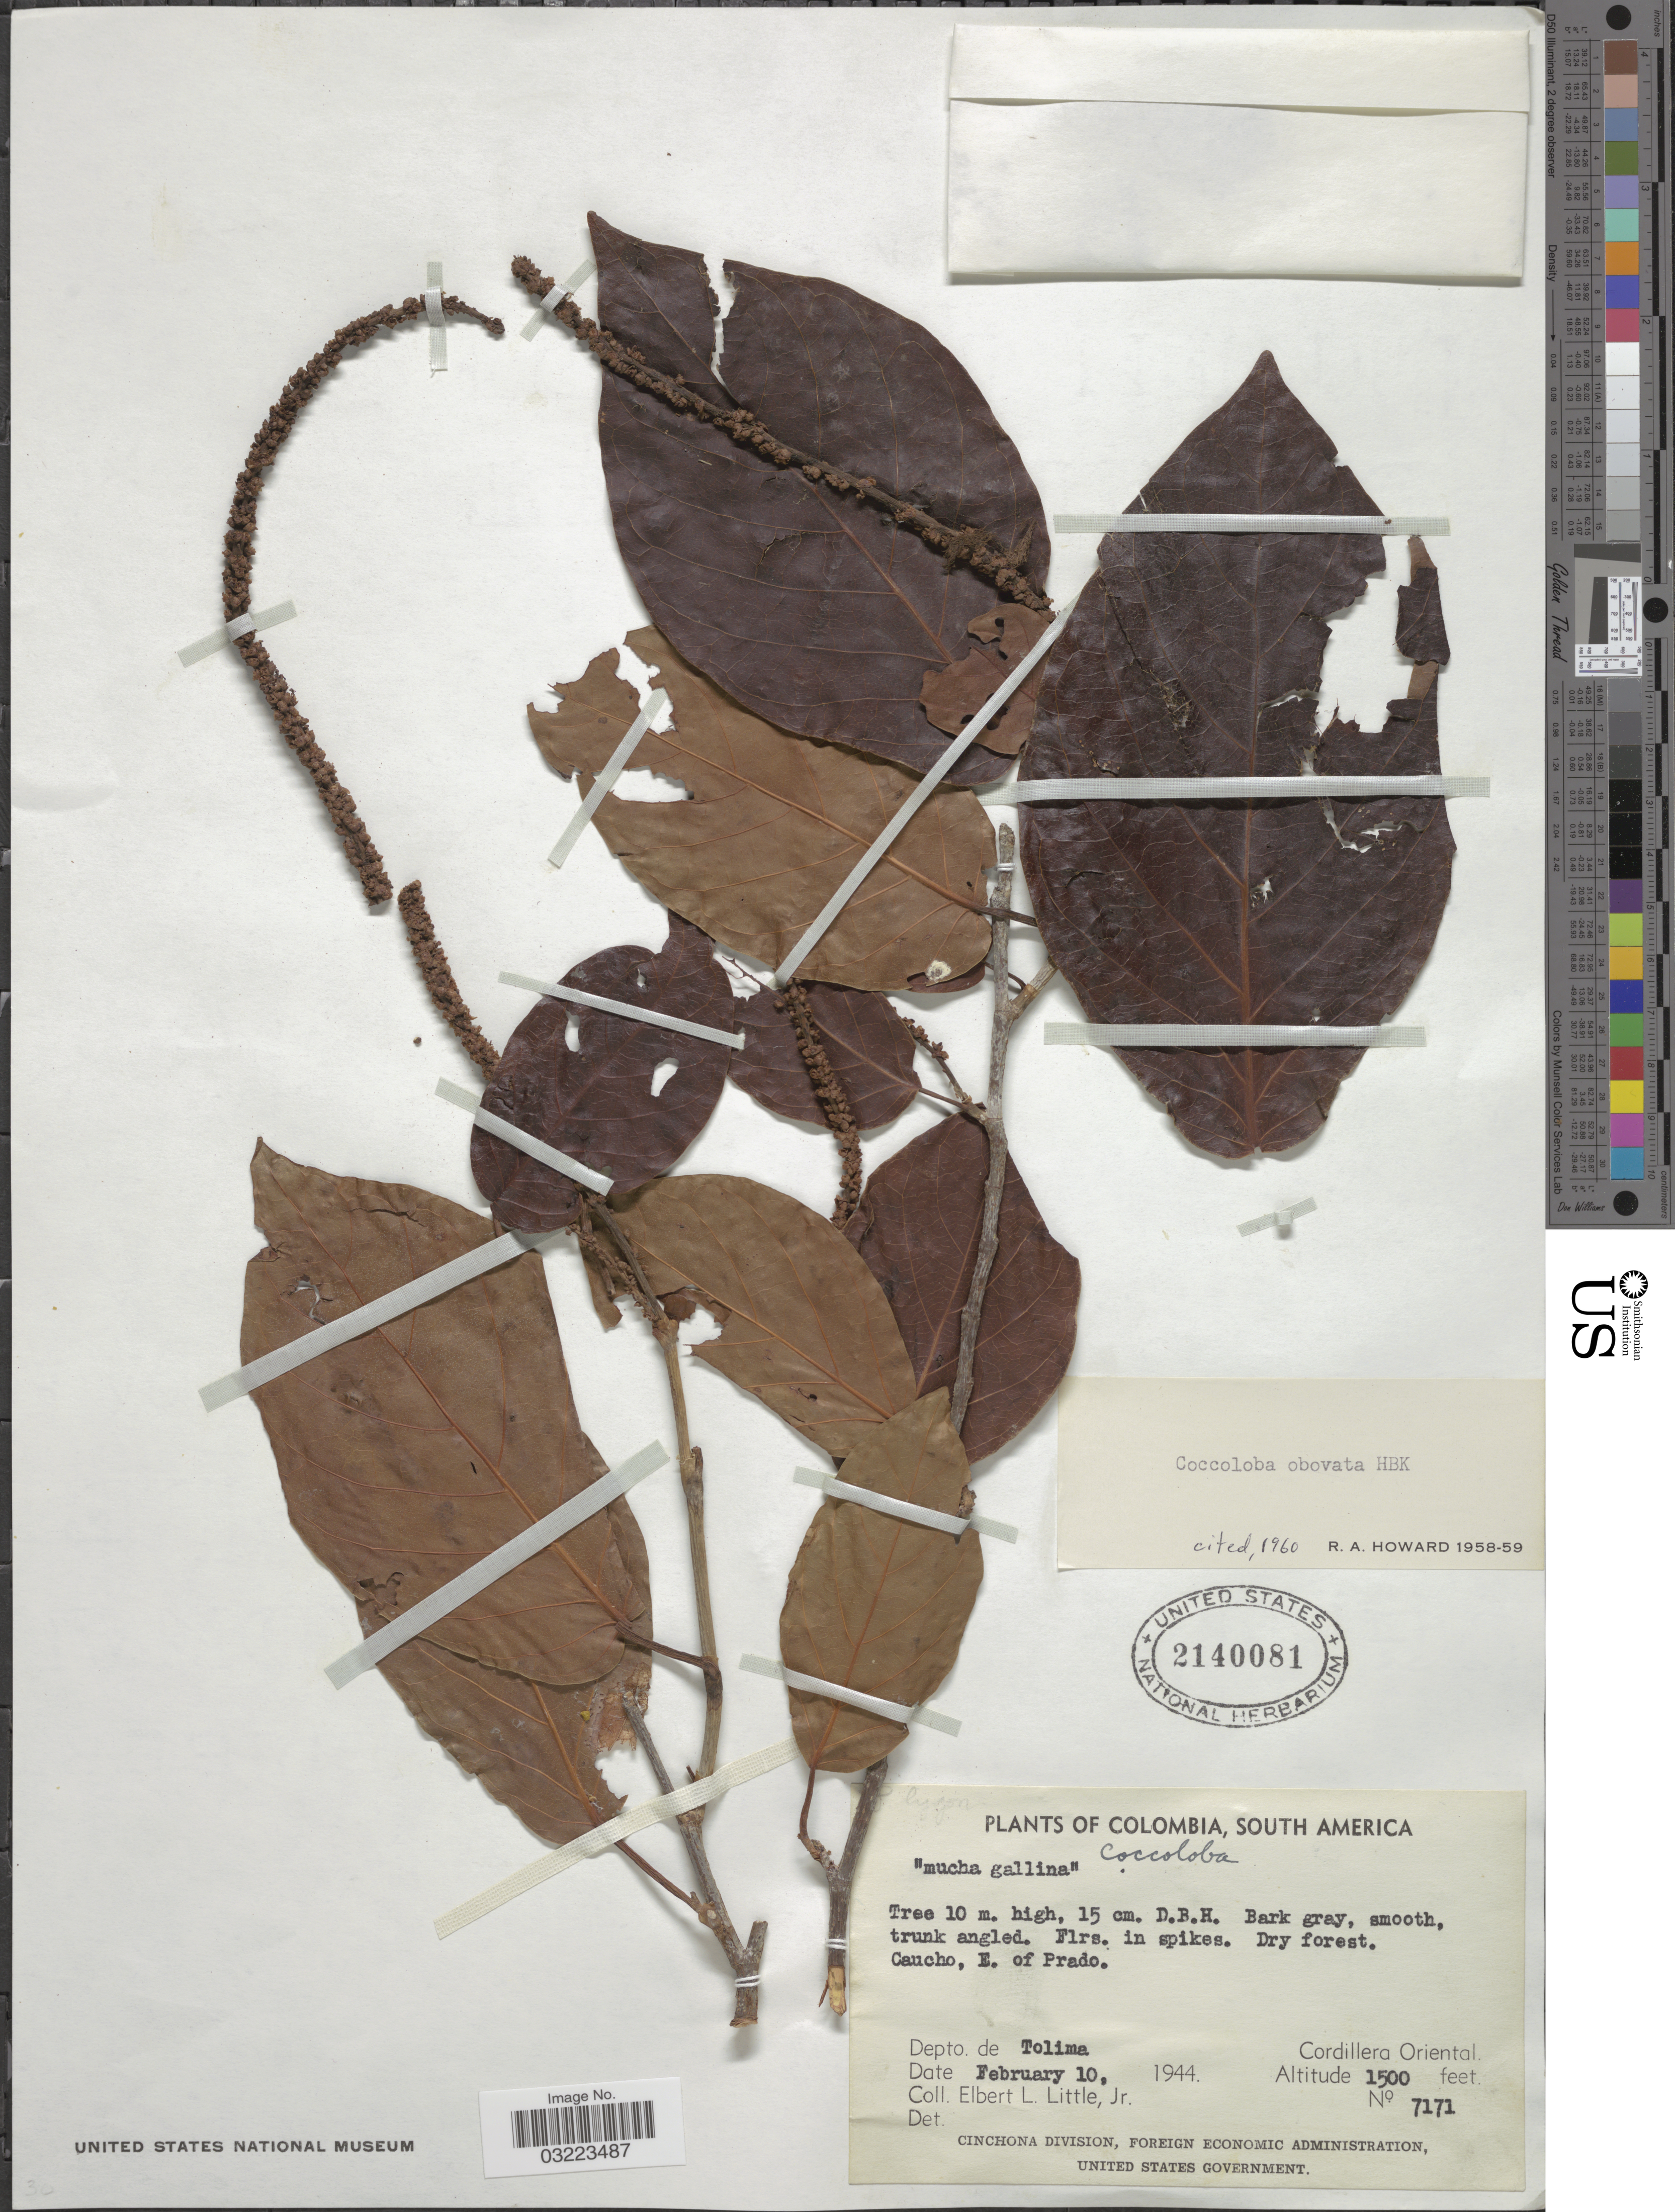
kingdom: Plantae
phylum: Tracheophyta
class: Magnoliopsida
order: Caryophyllales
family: Polygonaceae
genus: Coccoloba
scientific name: Coccoloba obovata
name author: Kunth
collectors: E. L. Little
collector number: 7171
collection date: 1944-02-10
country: Colombia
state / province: Tolima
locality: Caucho, E. of Prado. Depto. de Tolima, Cordillera Oriental.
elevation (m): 457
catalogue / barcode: US 2140081